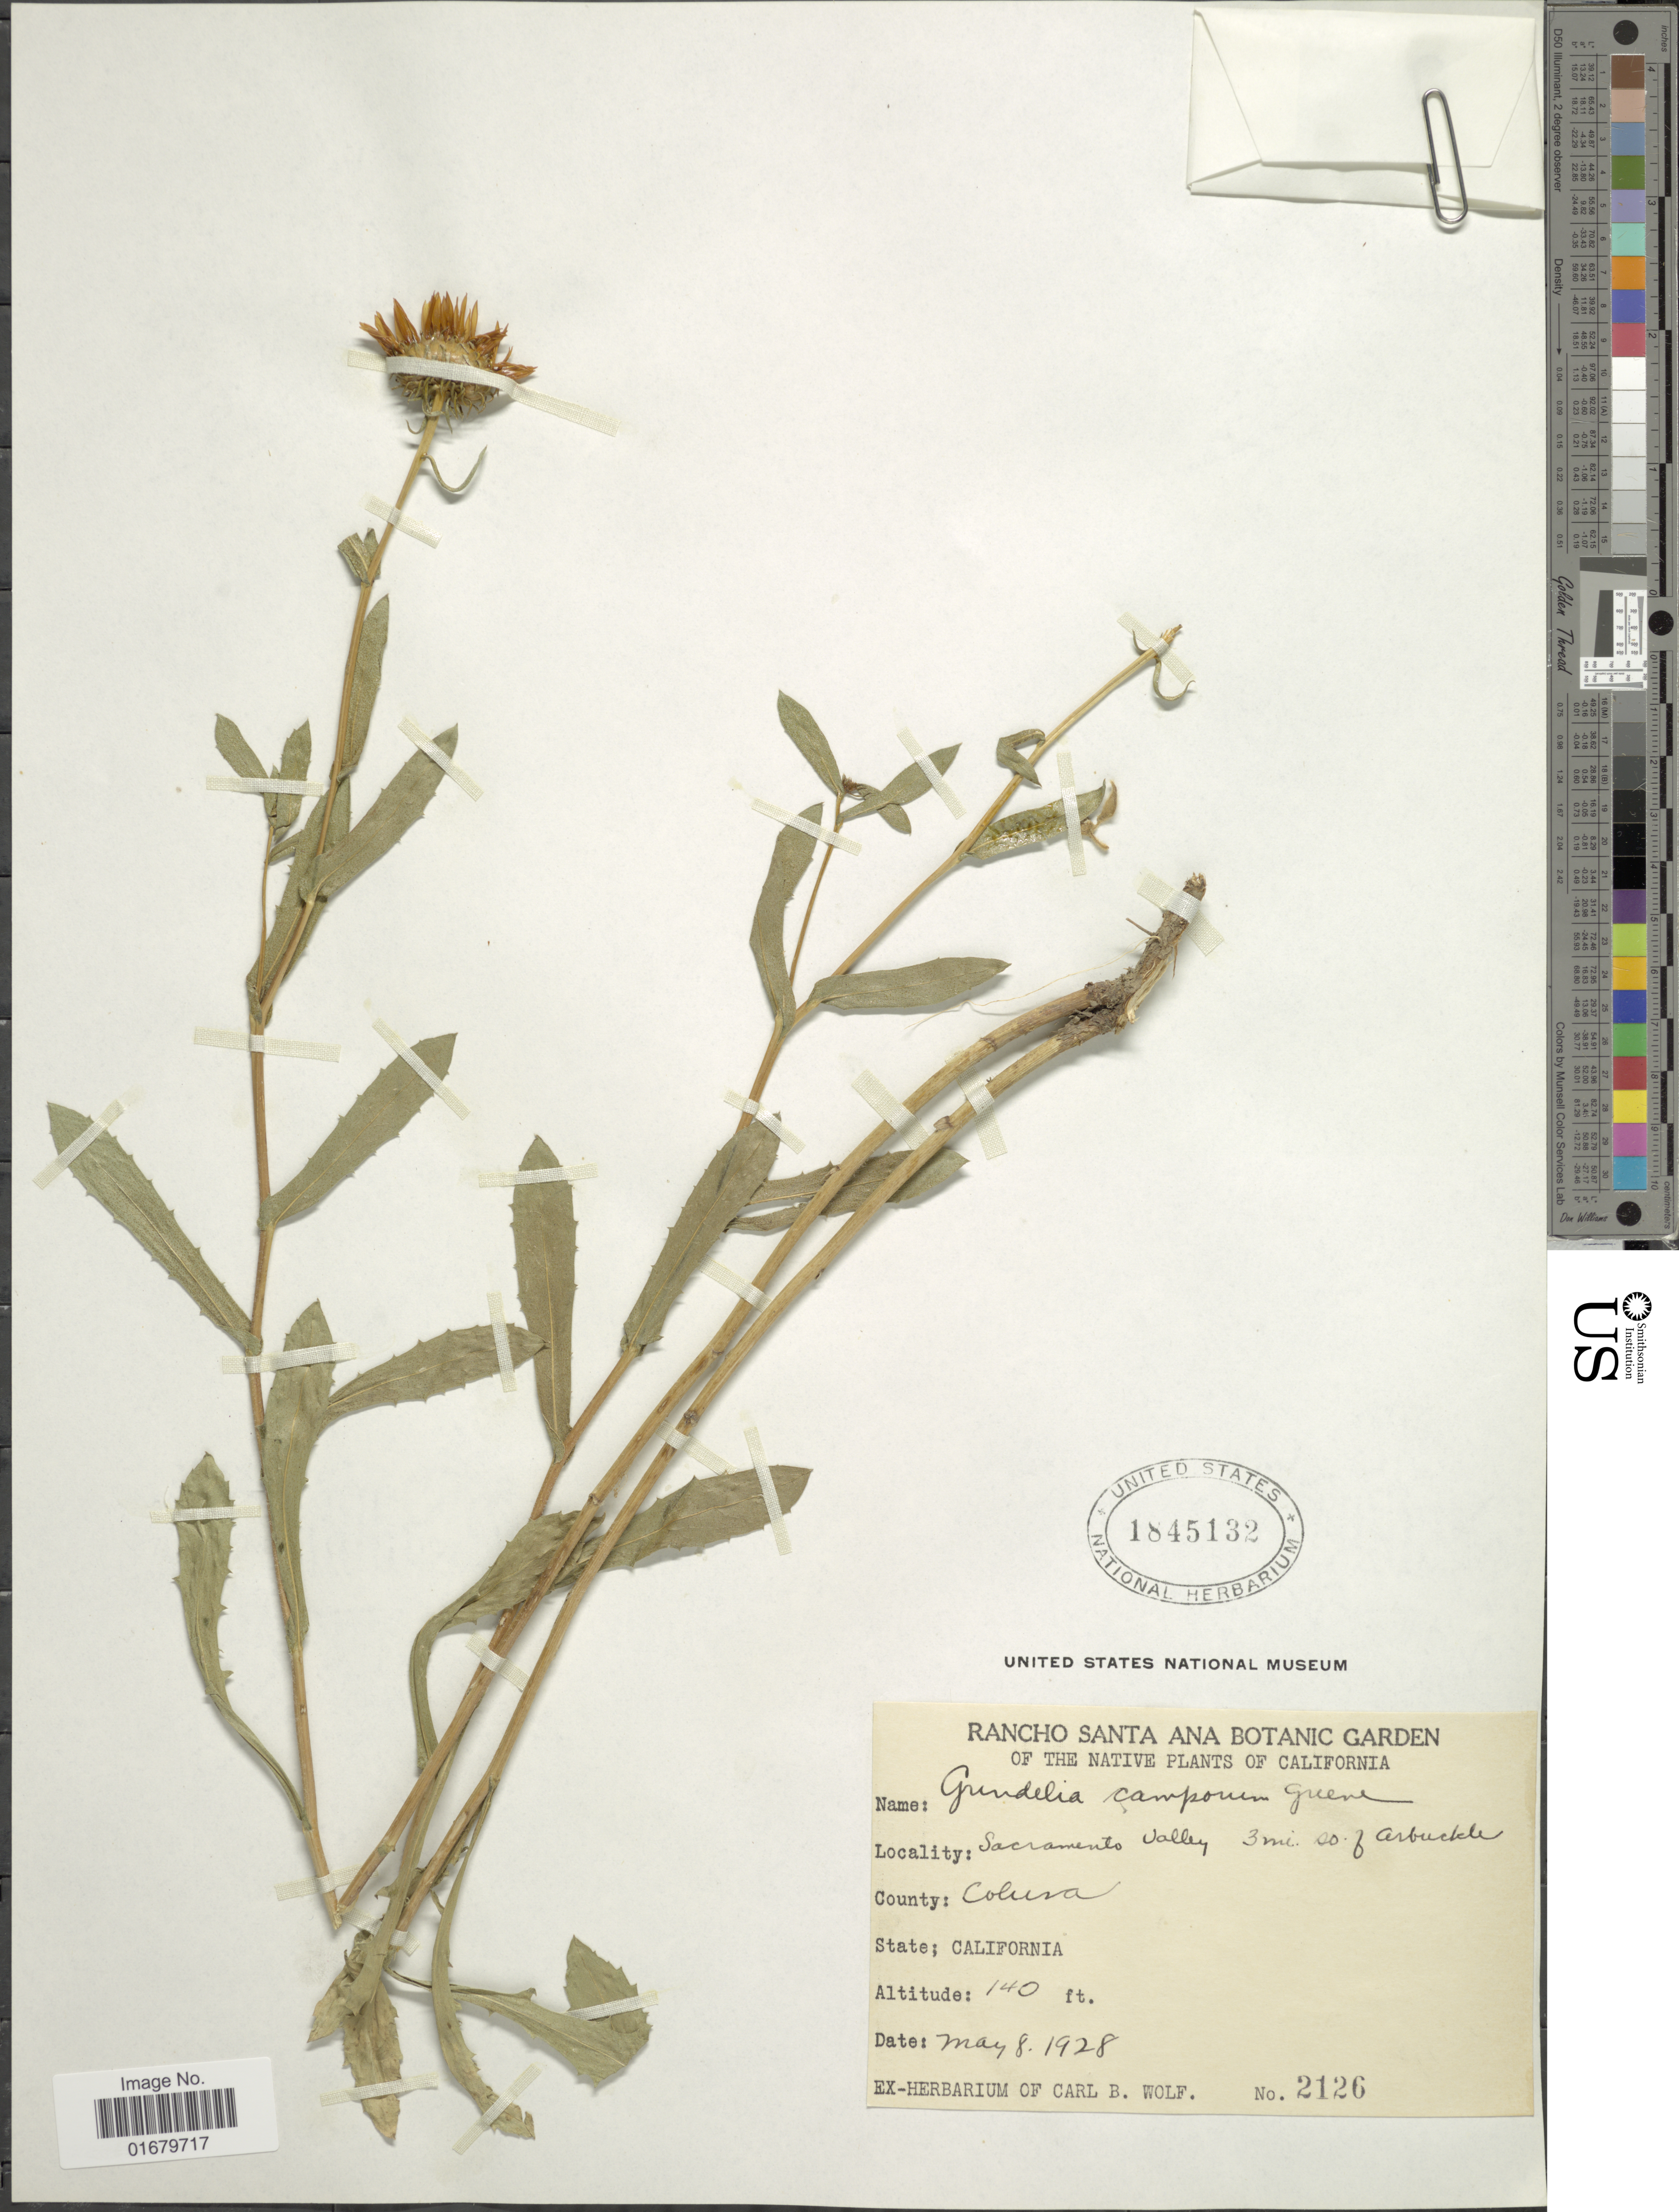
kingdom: Plantae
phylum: Tracheophyta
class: Magnoliopsida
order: Asterales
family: Asteraceae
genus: Grindelia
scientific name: Grindelia camporum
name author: Greene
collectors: C. B. Wolf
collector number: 2126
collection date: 1928-05-08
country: United States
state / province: California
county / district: Sacramento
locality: Sacramento Valley, 3 mi. so. of Arbuckle, Colusa.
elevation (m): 43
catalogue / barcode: US 1845132